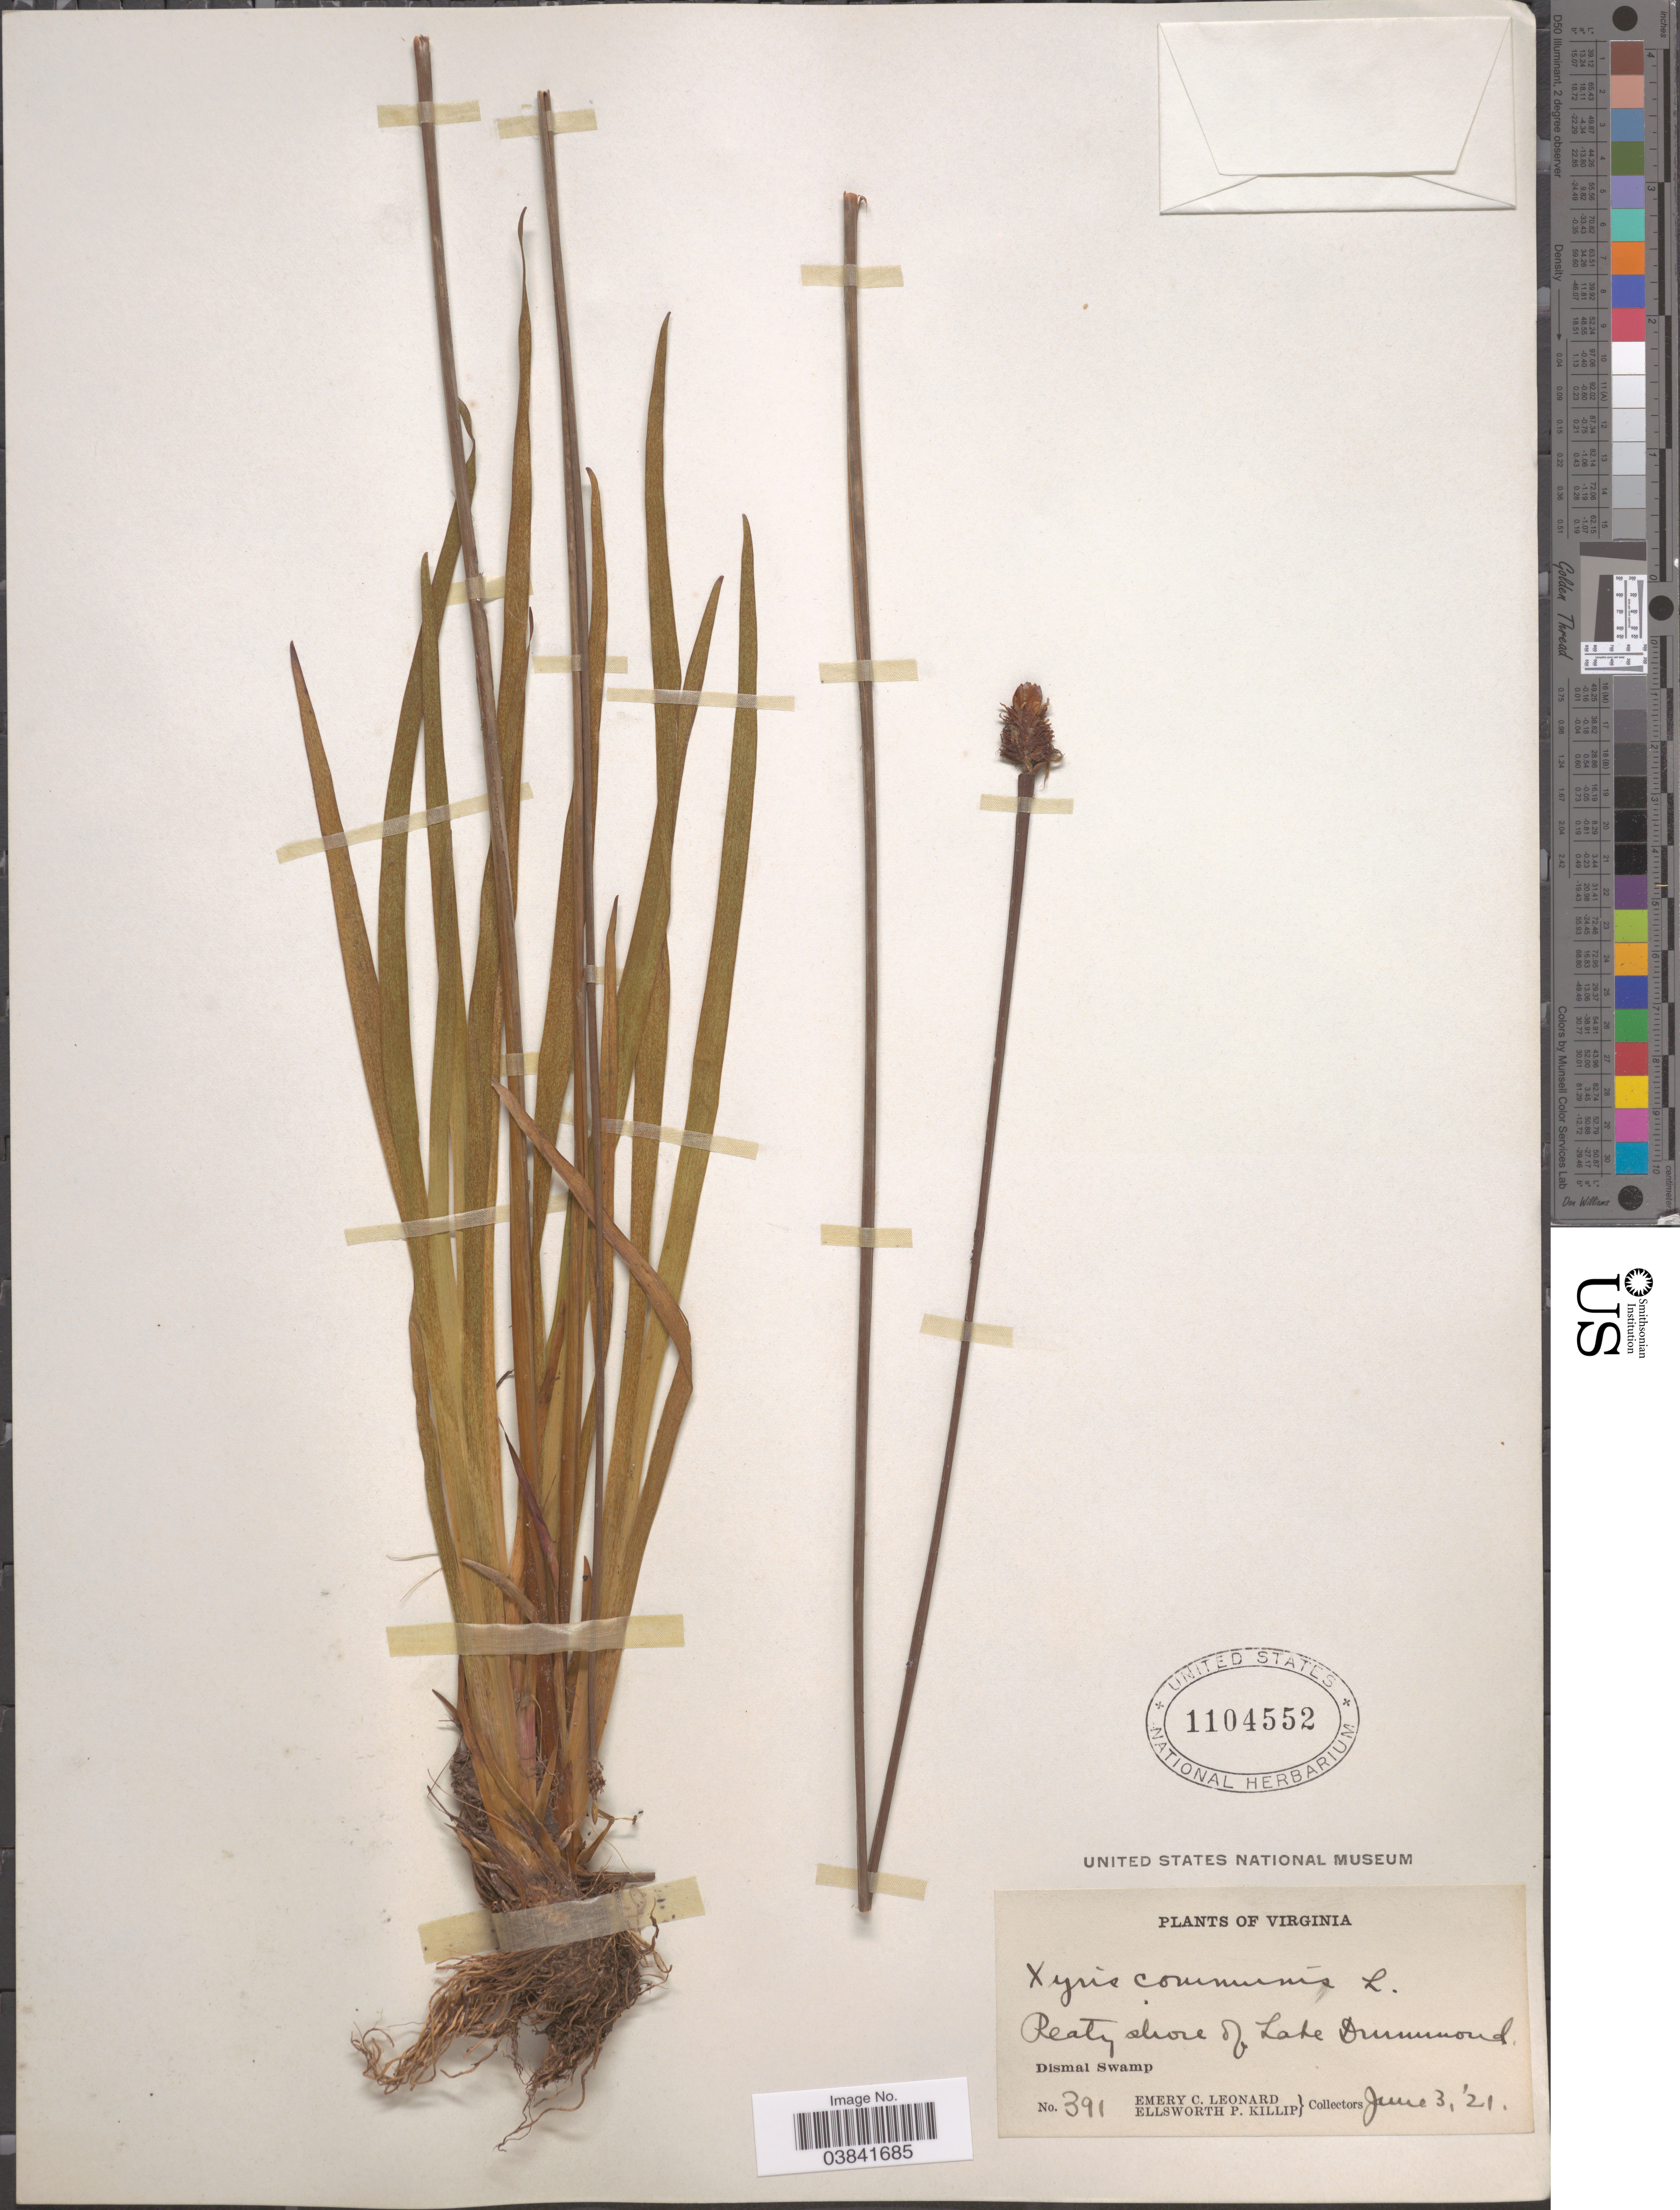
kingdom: Plantae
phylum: Tracheophyta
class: Liliopsida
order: Poales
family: Xyridaceae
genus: Xyris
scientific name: Xyris fimbriata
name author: Elliott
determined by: Strong, Mark T., (BOT), Smithsonian Institution - National Museum of Natural History (UNITED STATES)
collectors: E. C. Leonard & E. P. Killip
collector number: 391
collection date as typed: Transcribed d/m/y: 3/6/21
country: United States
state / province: Virginia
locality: Peaty, above of Lake Dummond. Dismal Swamp.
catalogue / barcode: US 1104552